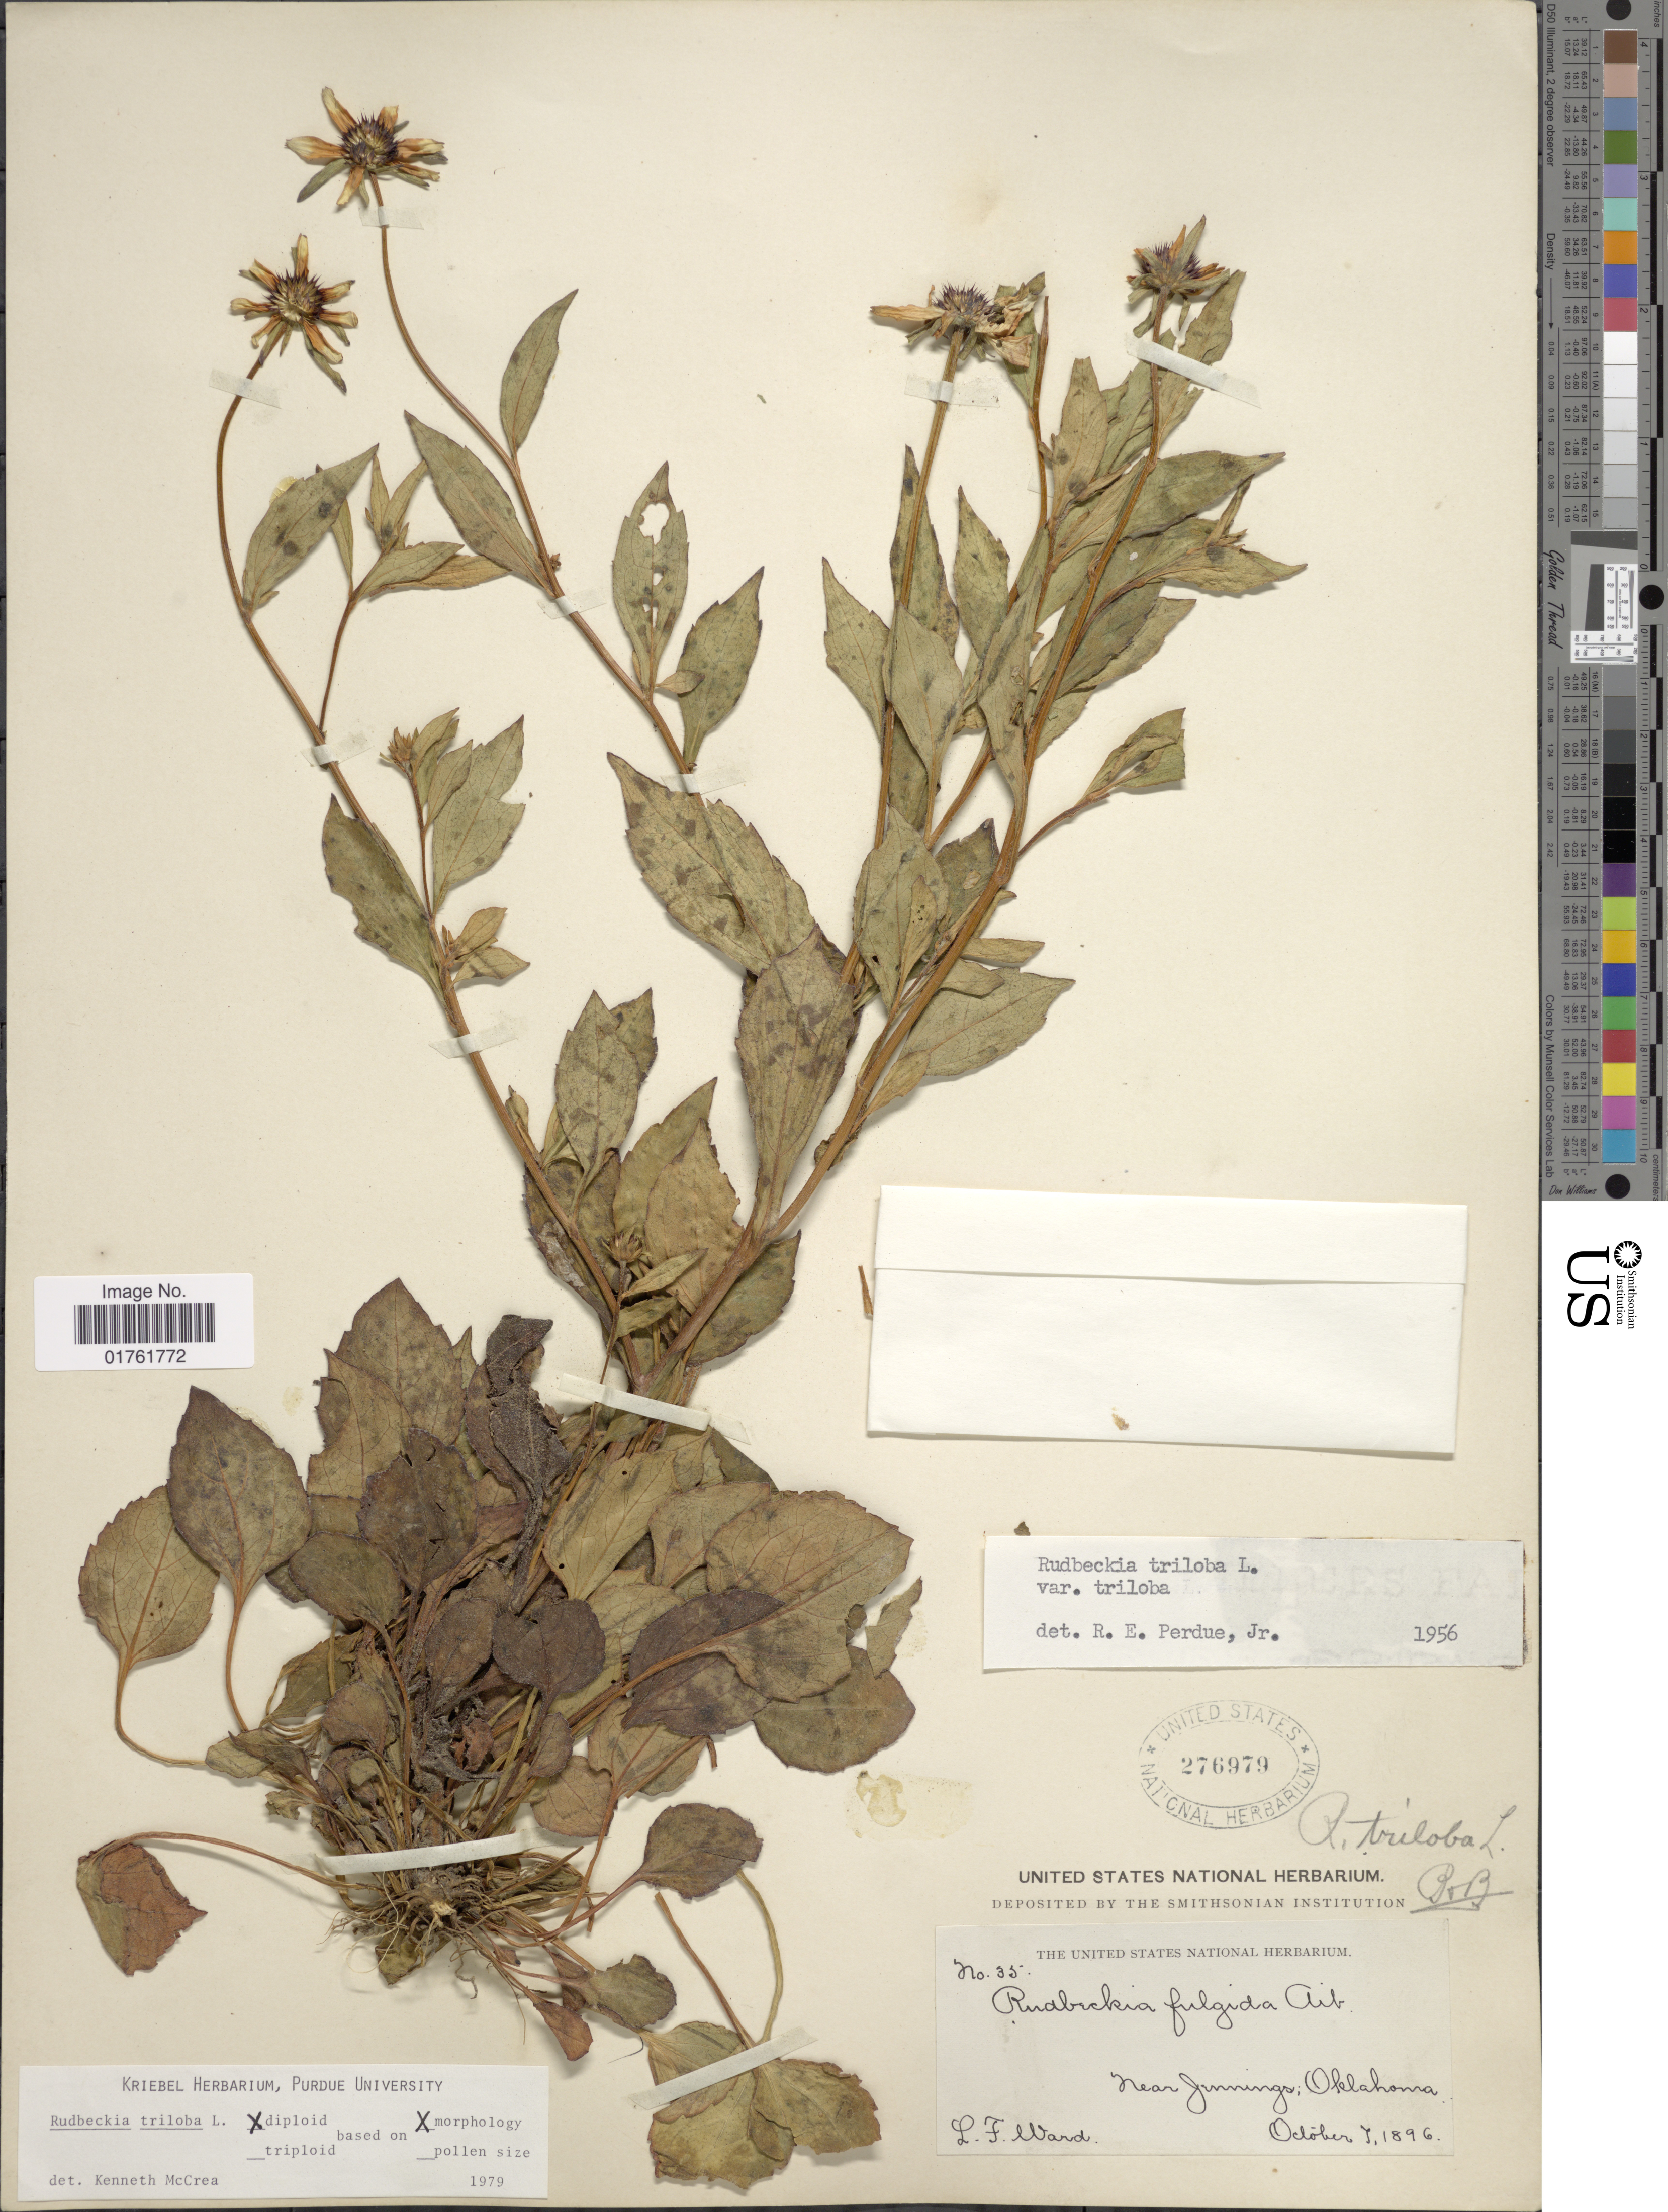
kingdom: Plantae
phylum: Tracheophyta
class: Magnoliopsida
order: Asterales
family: Asteraceae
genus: Rudbeckia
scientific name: Rudbeckia triloba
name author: L.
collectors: L. Ward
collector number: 35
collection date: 1896-10-07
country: United States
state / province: Oklahoma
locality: Near Jennings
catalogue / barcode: US 276979